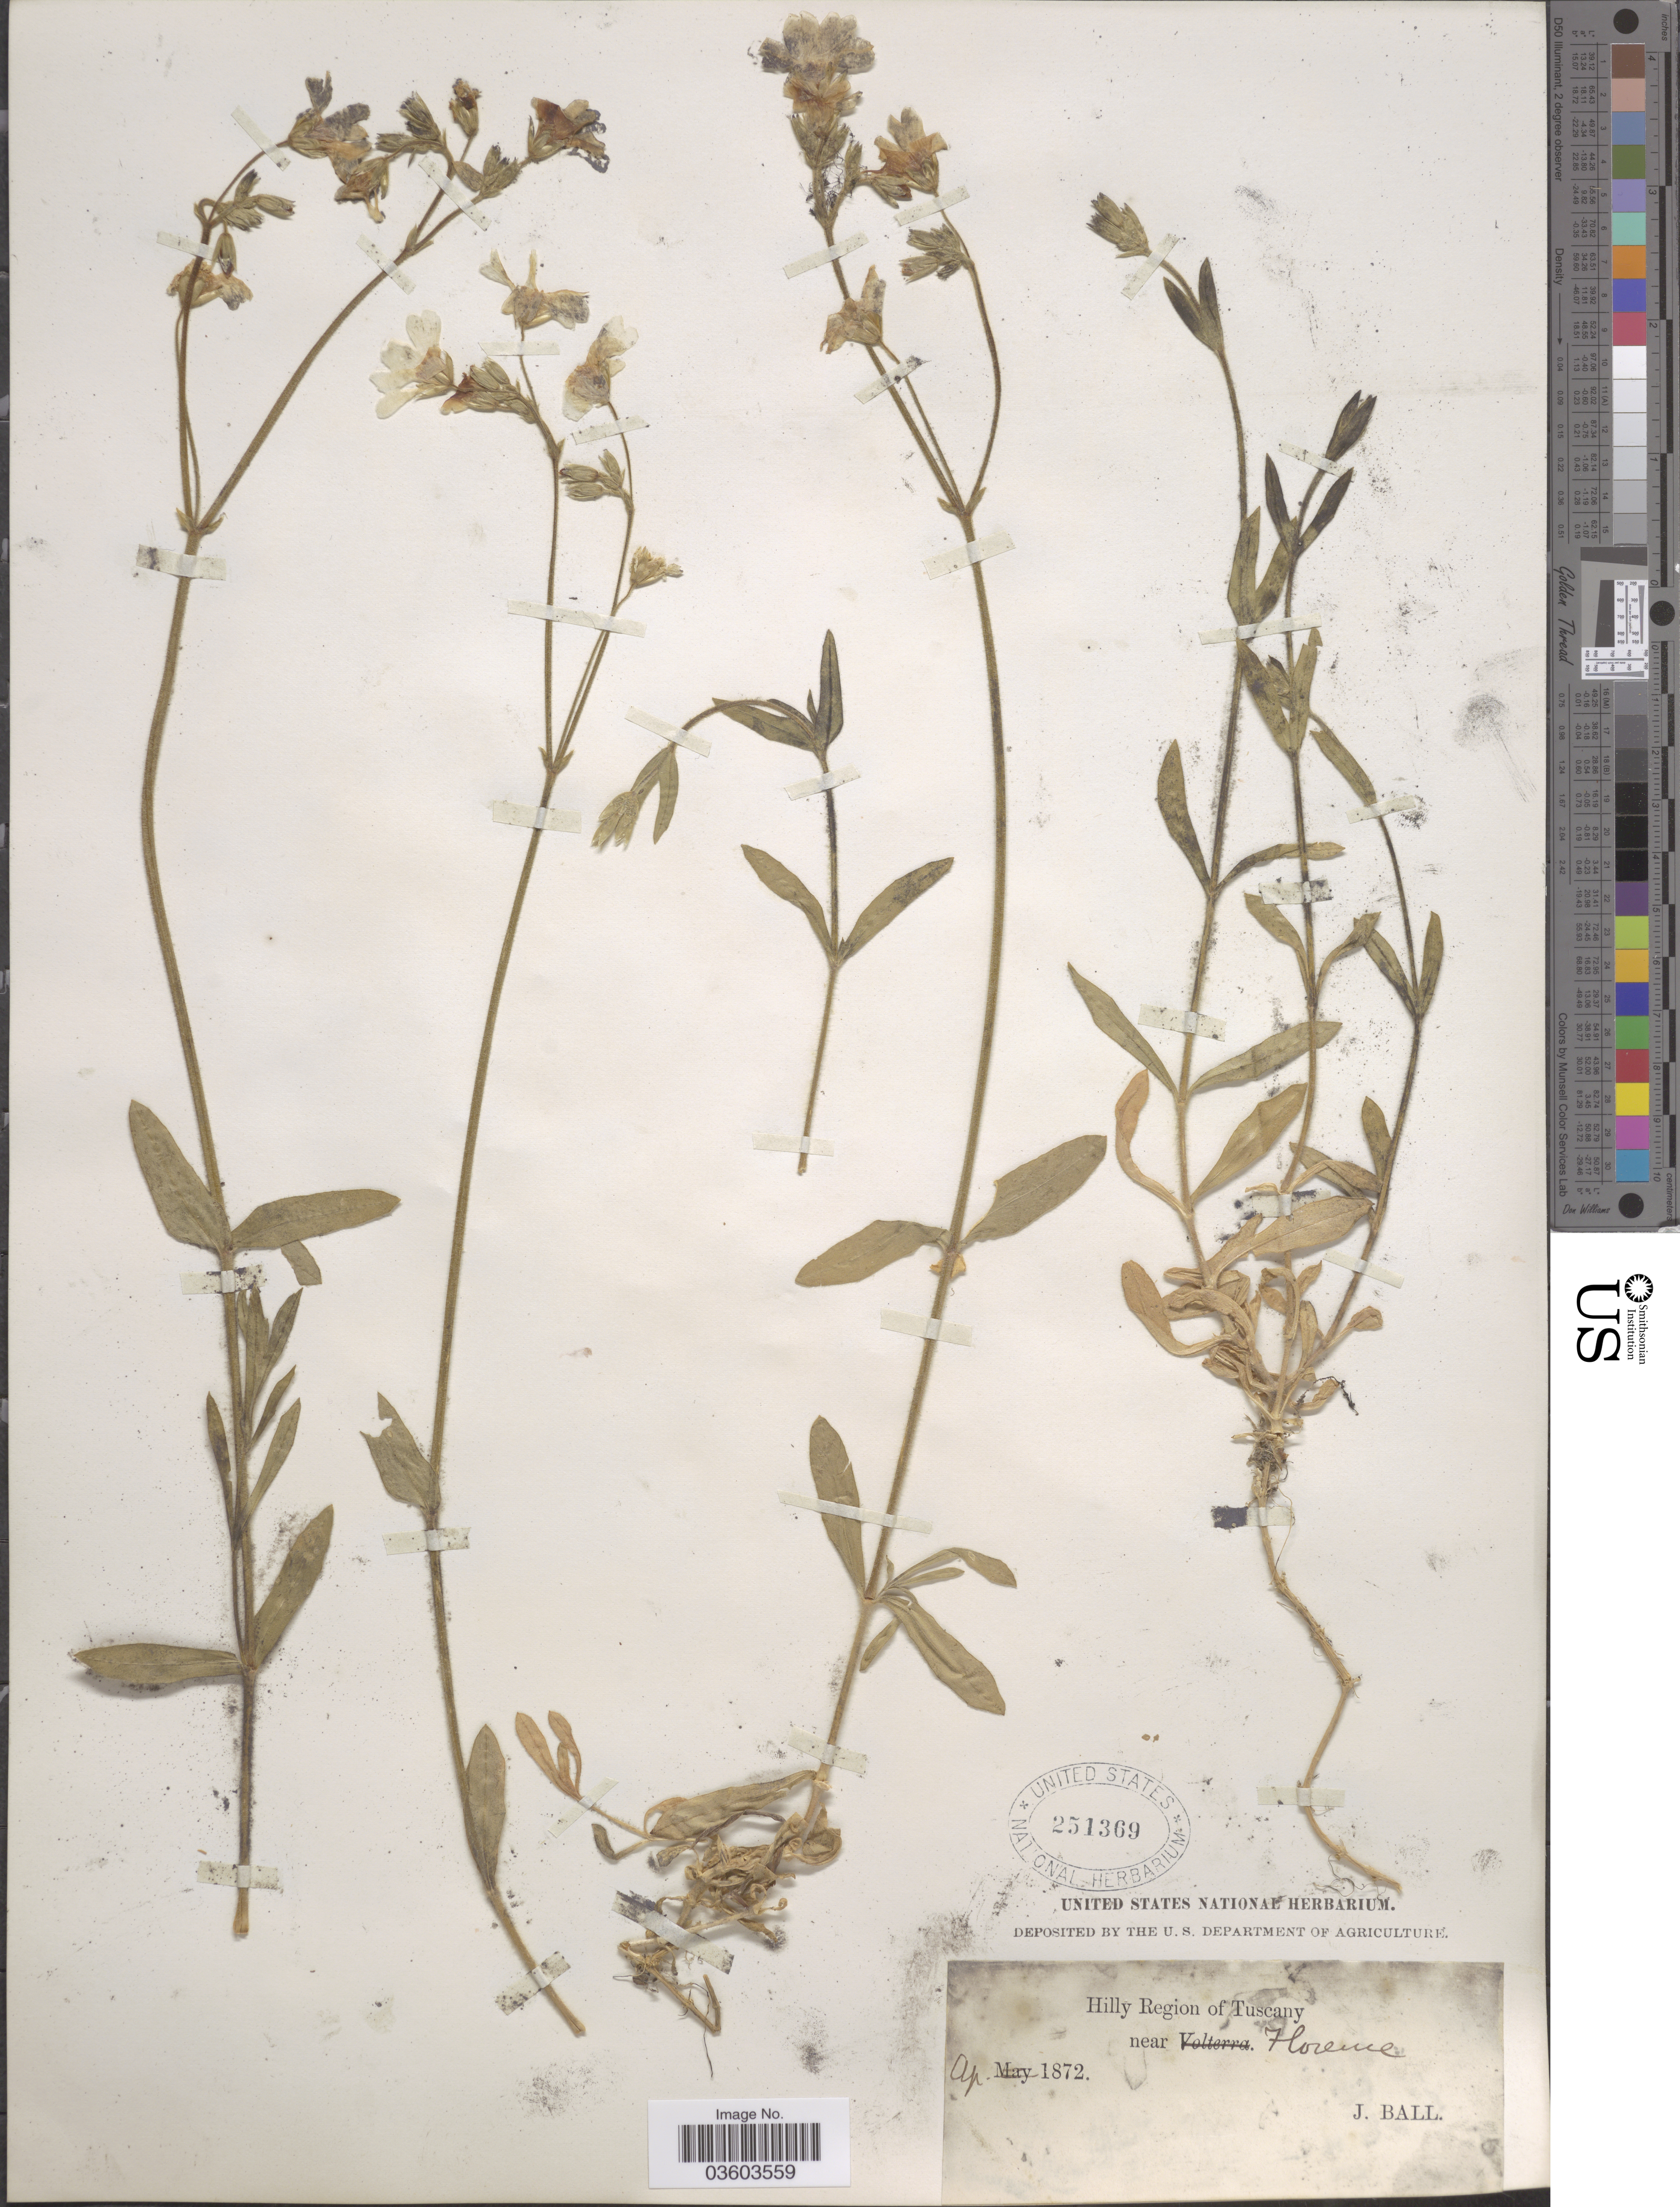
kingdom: Plantae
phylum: Tracheophyta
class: Magnoliopsida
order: Caryophyllales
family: Caryophyllaceae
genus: Cerastium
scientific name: Cerastium sp.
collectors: J. Ball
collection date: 1872-04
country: Italy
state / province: Tuscany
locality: Hilly Region of Tuscany near Florence.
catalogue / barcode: US 251369